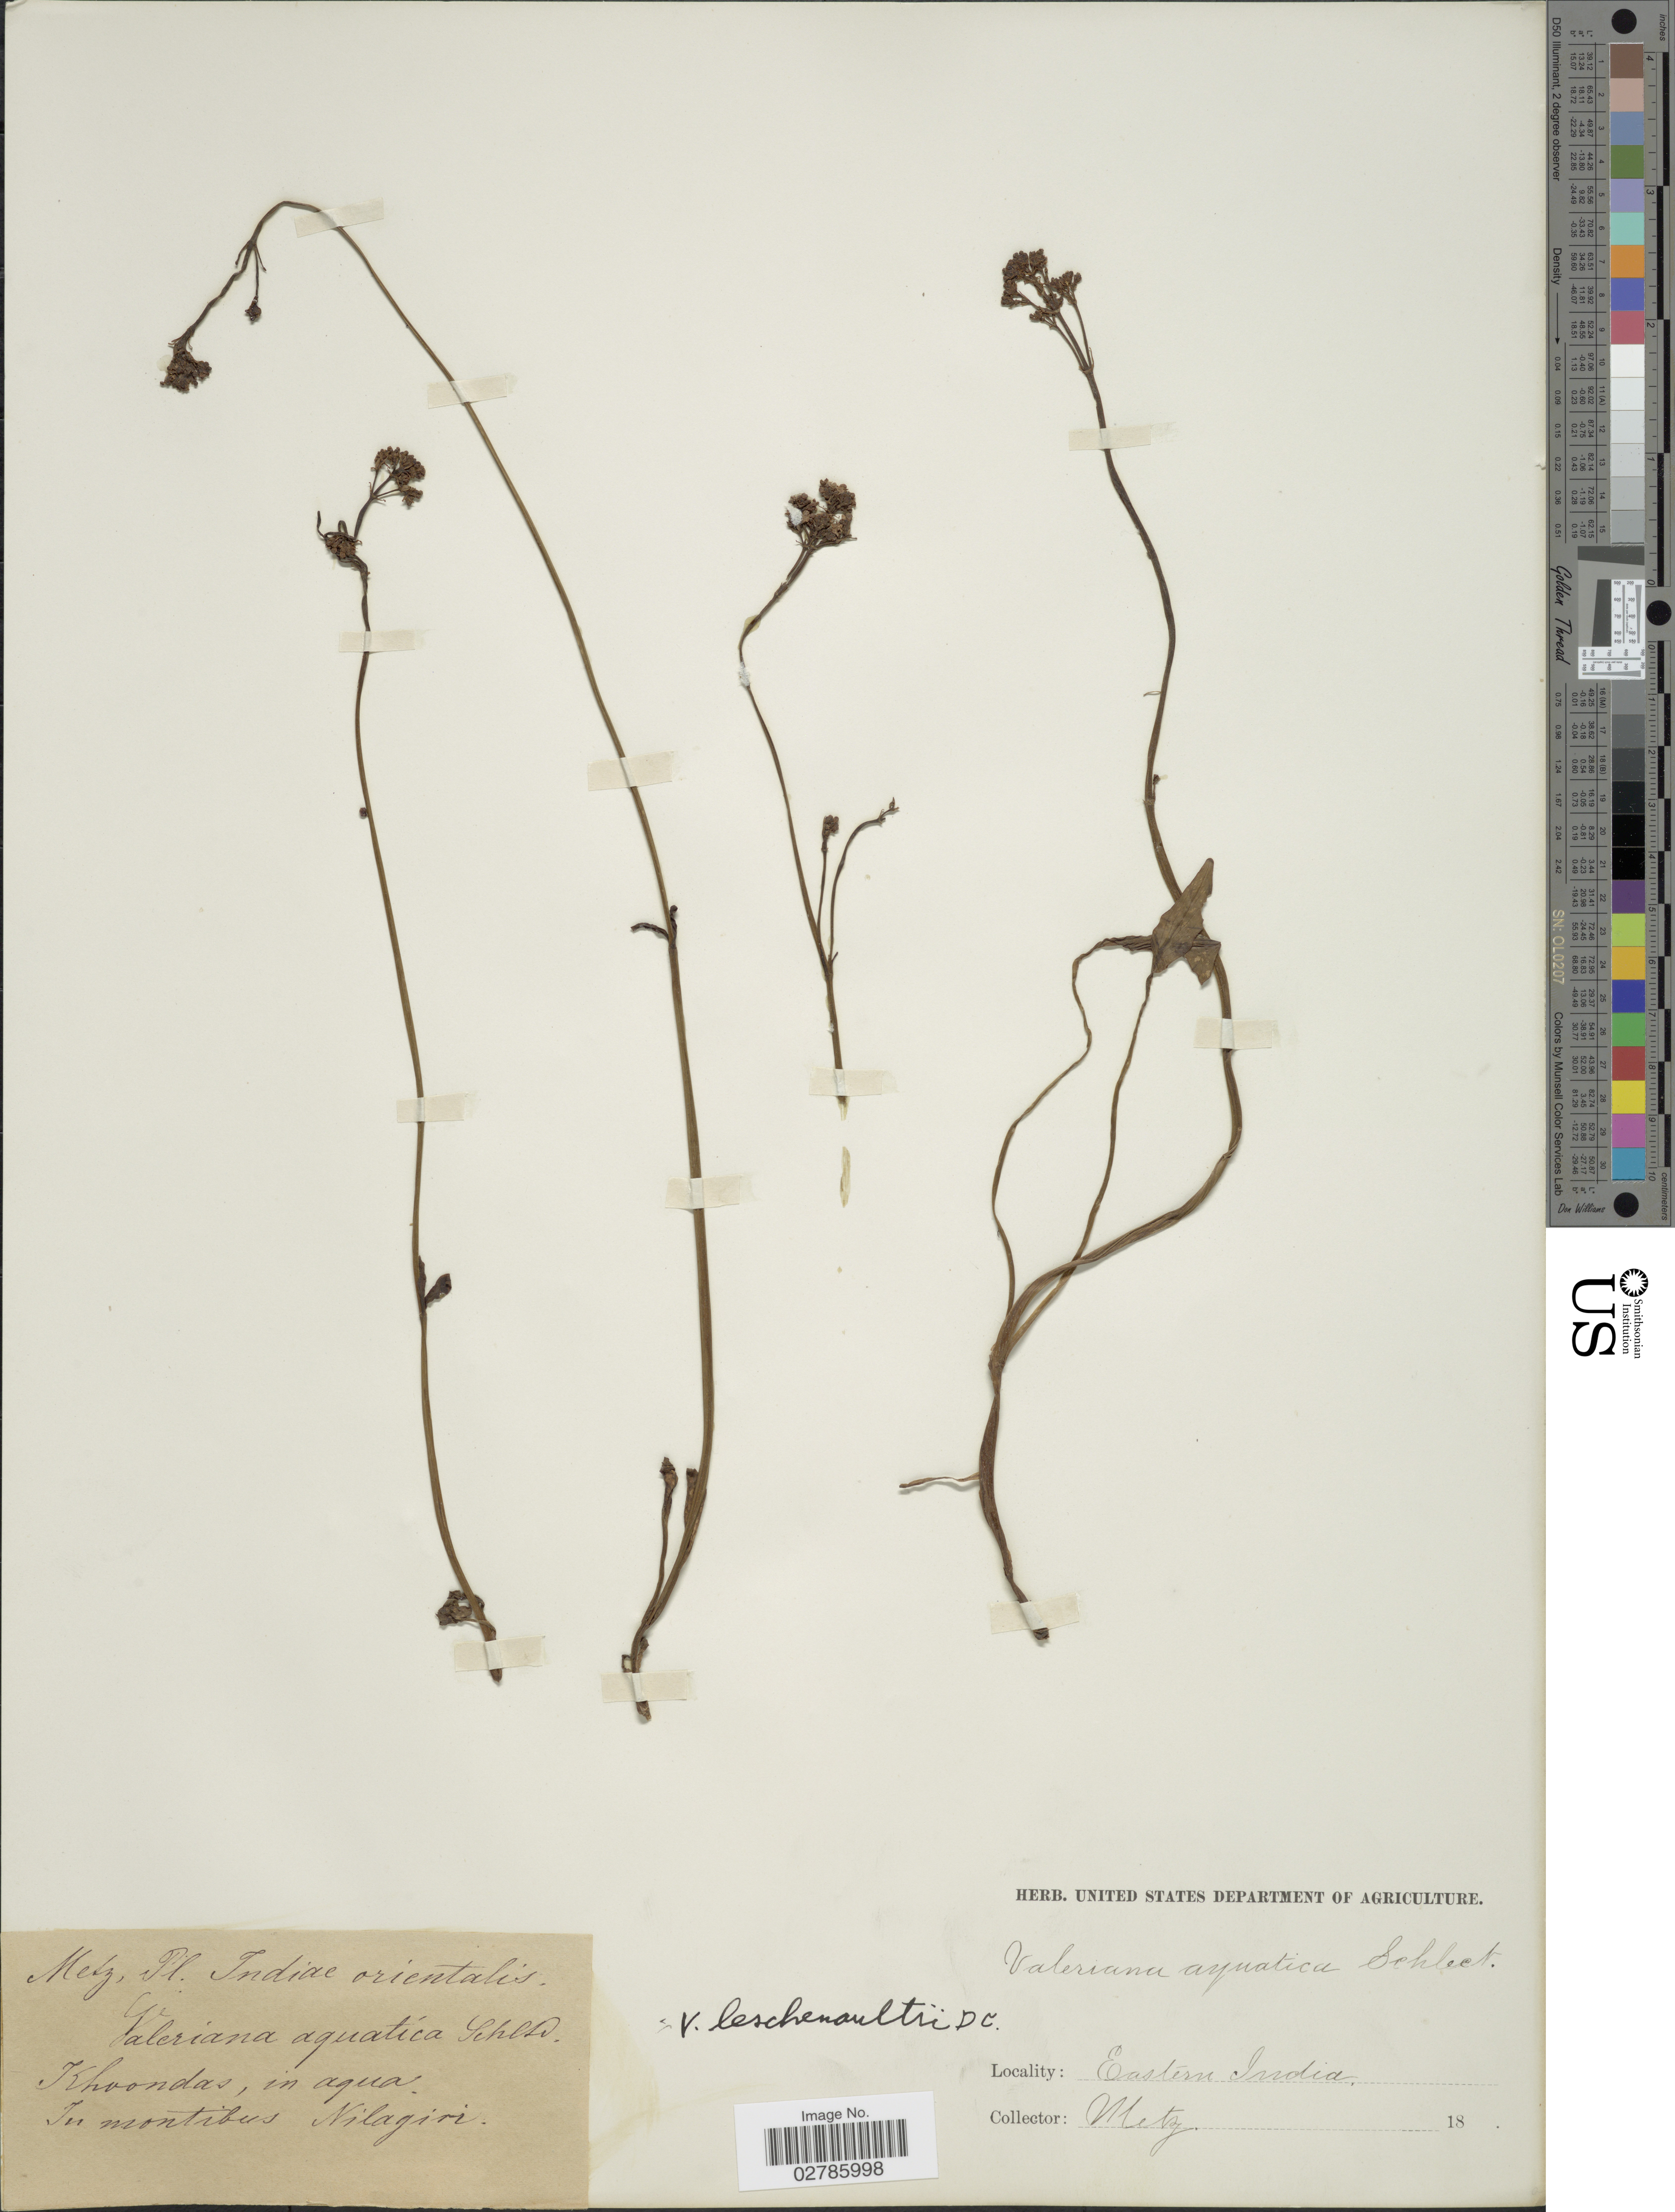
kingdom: Plantae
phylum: Tracheophyta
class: Magnoliopsida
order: Dipsacales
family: Caprifoliaceae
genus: Valeriana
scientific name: Valeriana leschenaultii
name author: DC.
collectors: -. Metz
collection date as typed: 18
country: India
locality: Eastern India, Khoondas, in aqua. In montibus Nilagiri